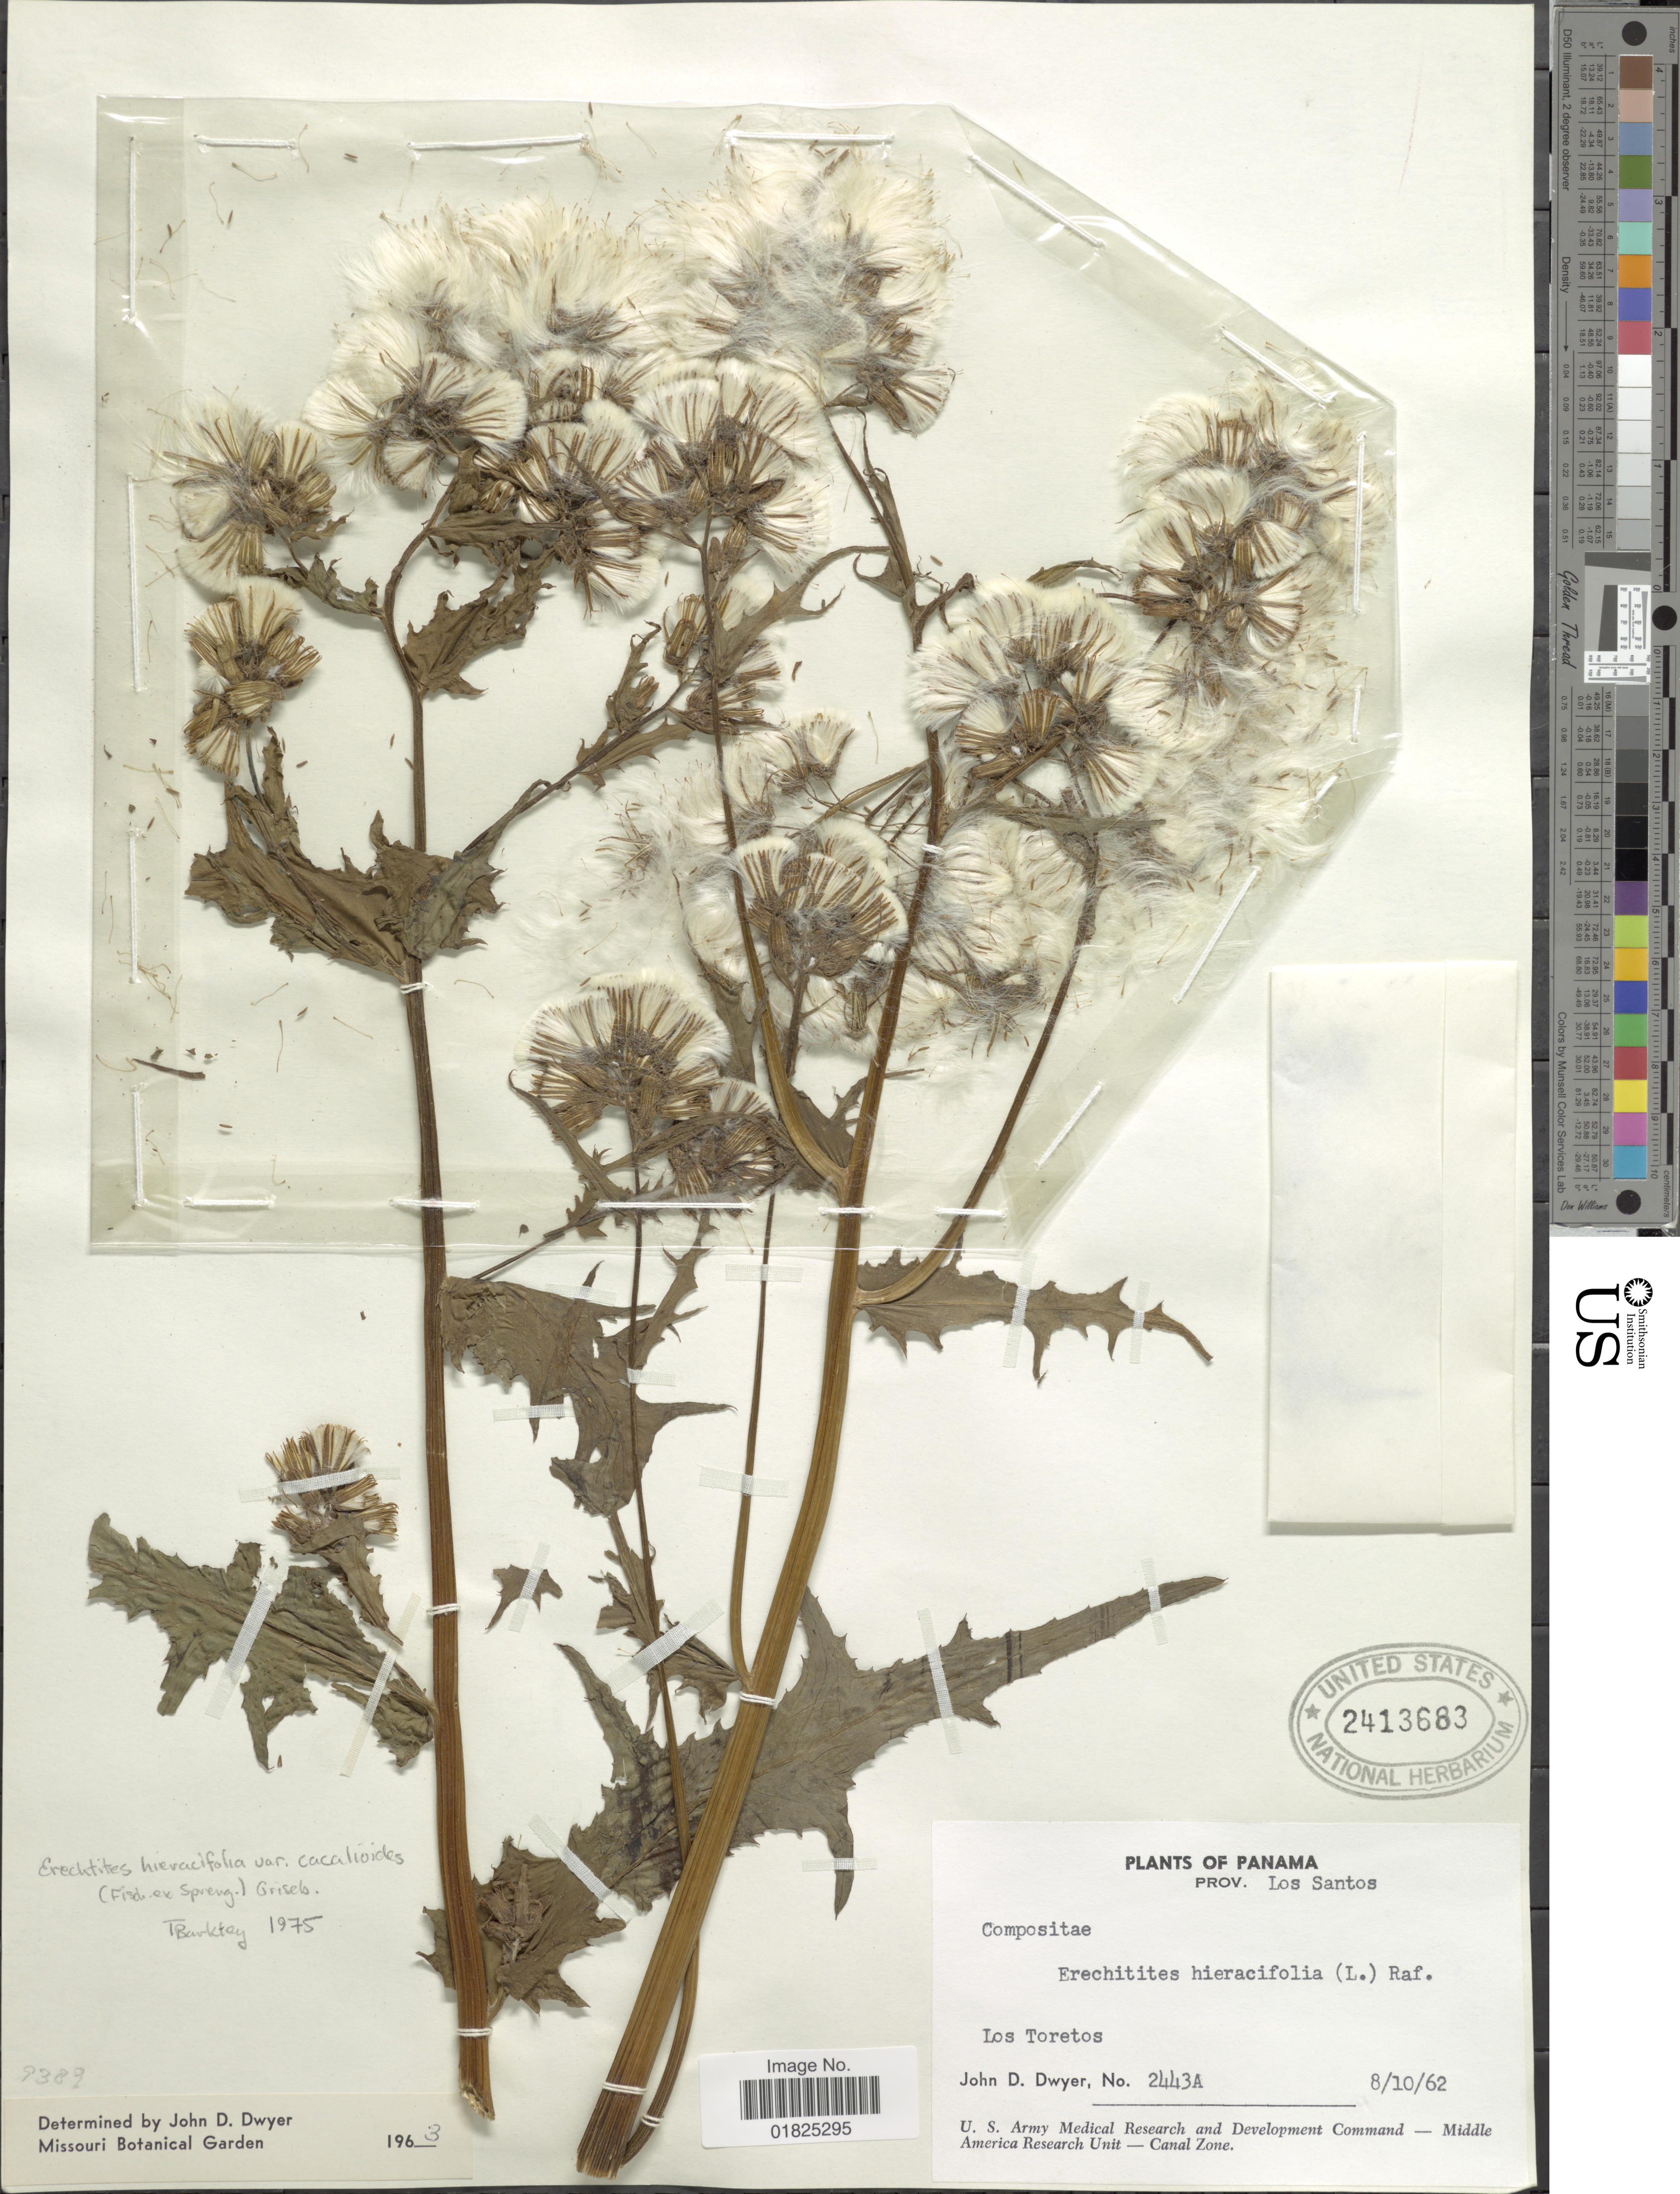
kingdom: Plantae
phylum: Tracheophyta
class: Magnoliopsida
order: Asterales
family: Asteraceae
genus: Erechtites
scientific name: Erechtites hieraciifolius var. cacaliodes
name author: (Fisch. ex Spreng.) Less. ex Griseb.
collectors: J. D. Dwyer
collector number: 2443A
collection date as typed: Transcribed d/m/y: 8/10/62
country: Panama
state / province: Los Santos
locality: Los Toretos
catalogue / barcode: US 2413683